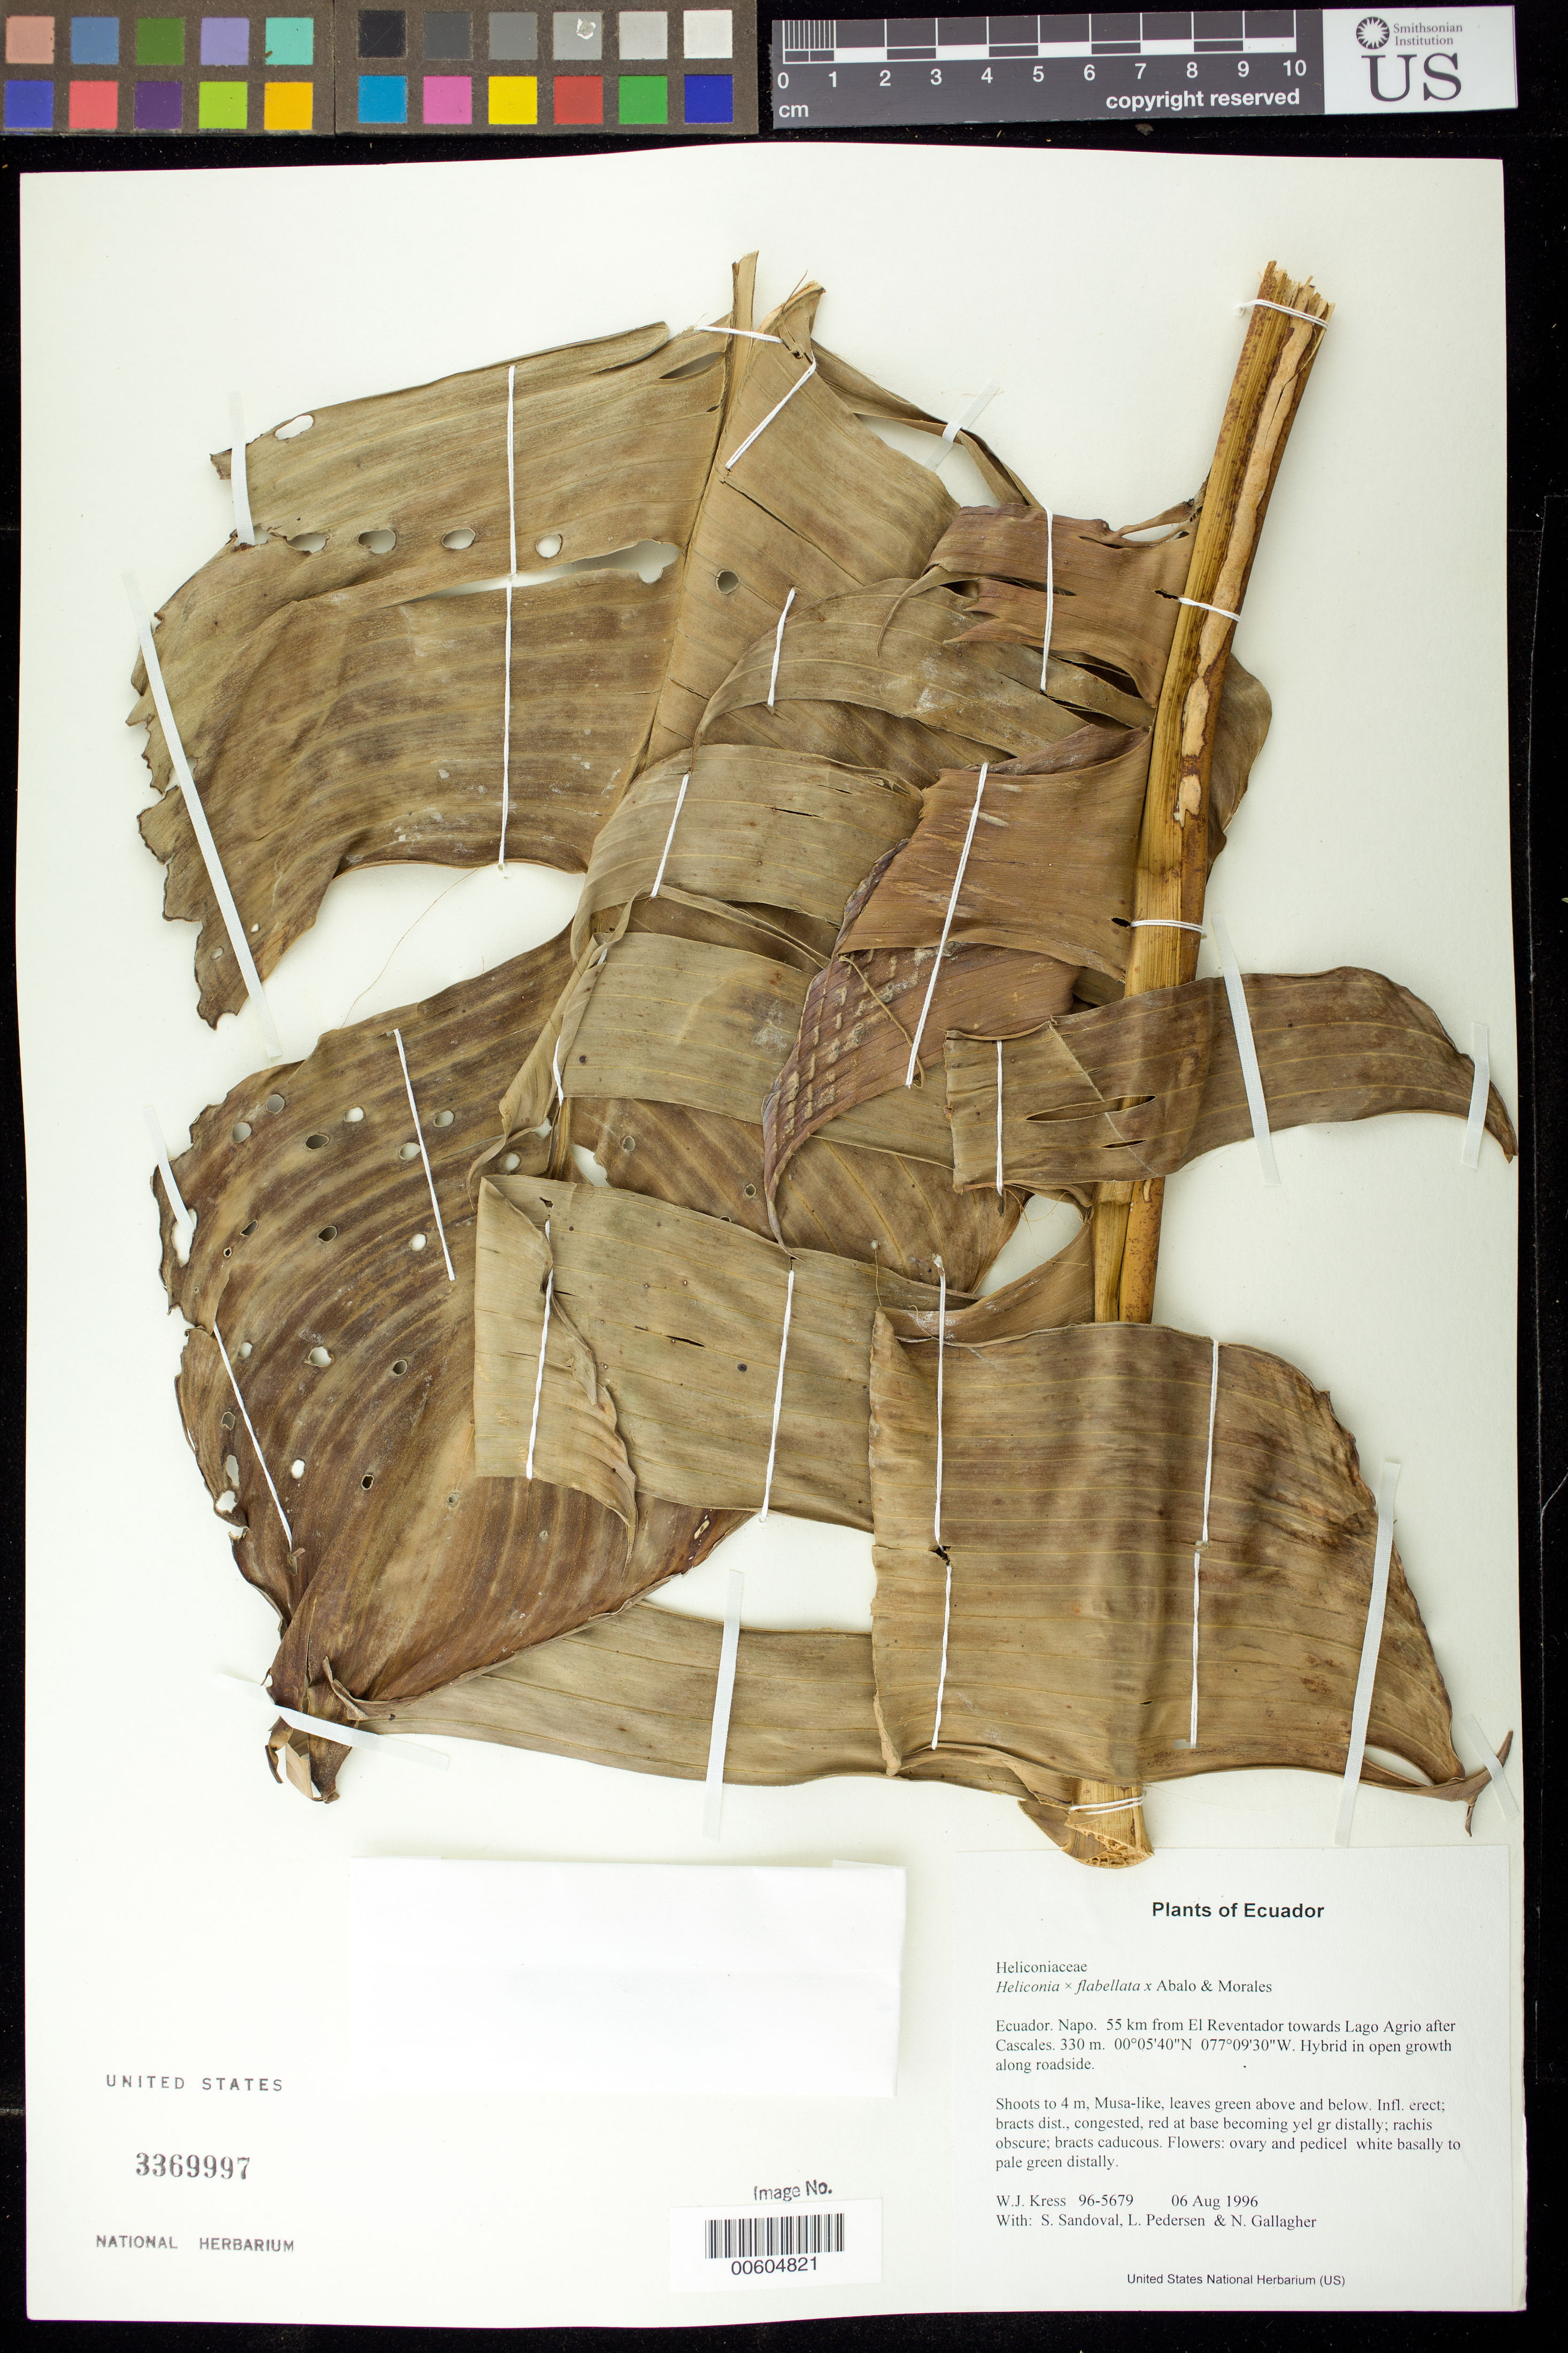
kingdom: Plantae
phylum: Tracheophyta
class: Liliopsida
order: Zingiberales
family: Heliconiaceae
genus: Heliconia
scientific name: Heliconia x flabellata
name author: Abalo & G. Morales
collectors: W. J. Kress, S. Sandoval, L. Pedersen & N. L. Gallagher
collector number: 96-5679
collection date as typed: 06 Aug 1996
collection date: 1996-08-06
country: Ecuador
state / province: Napo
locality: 55 km from El Reventador towards Lago Agrio after Cascales.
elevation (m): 330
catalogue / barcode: US 3369997